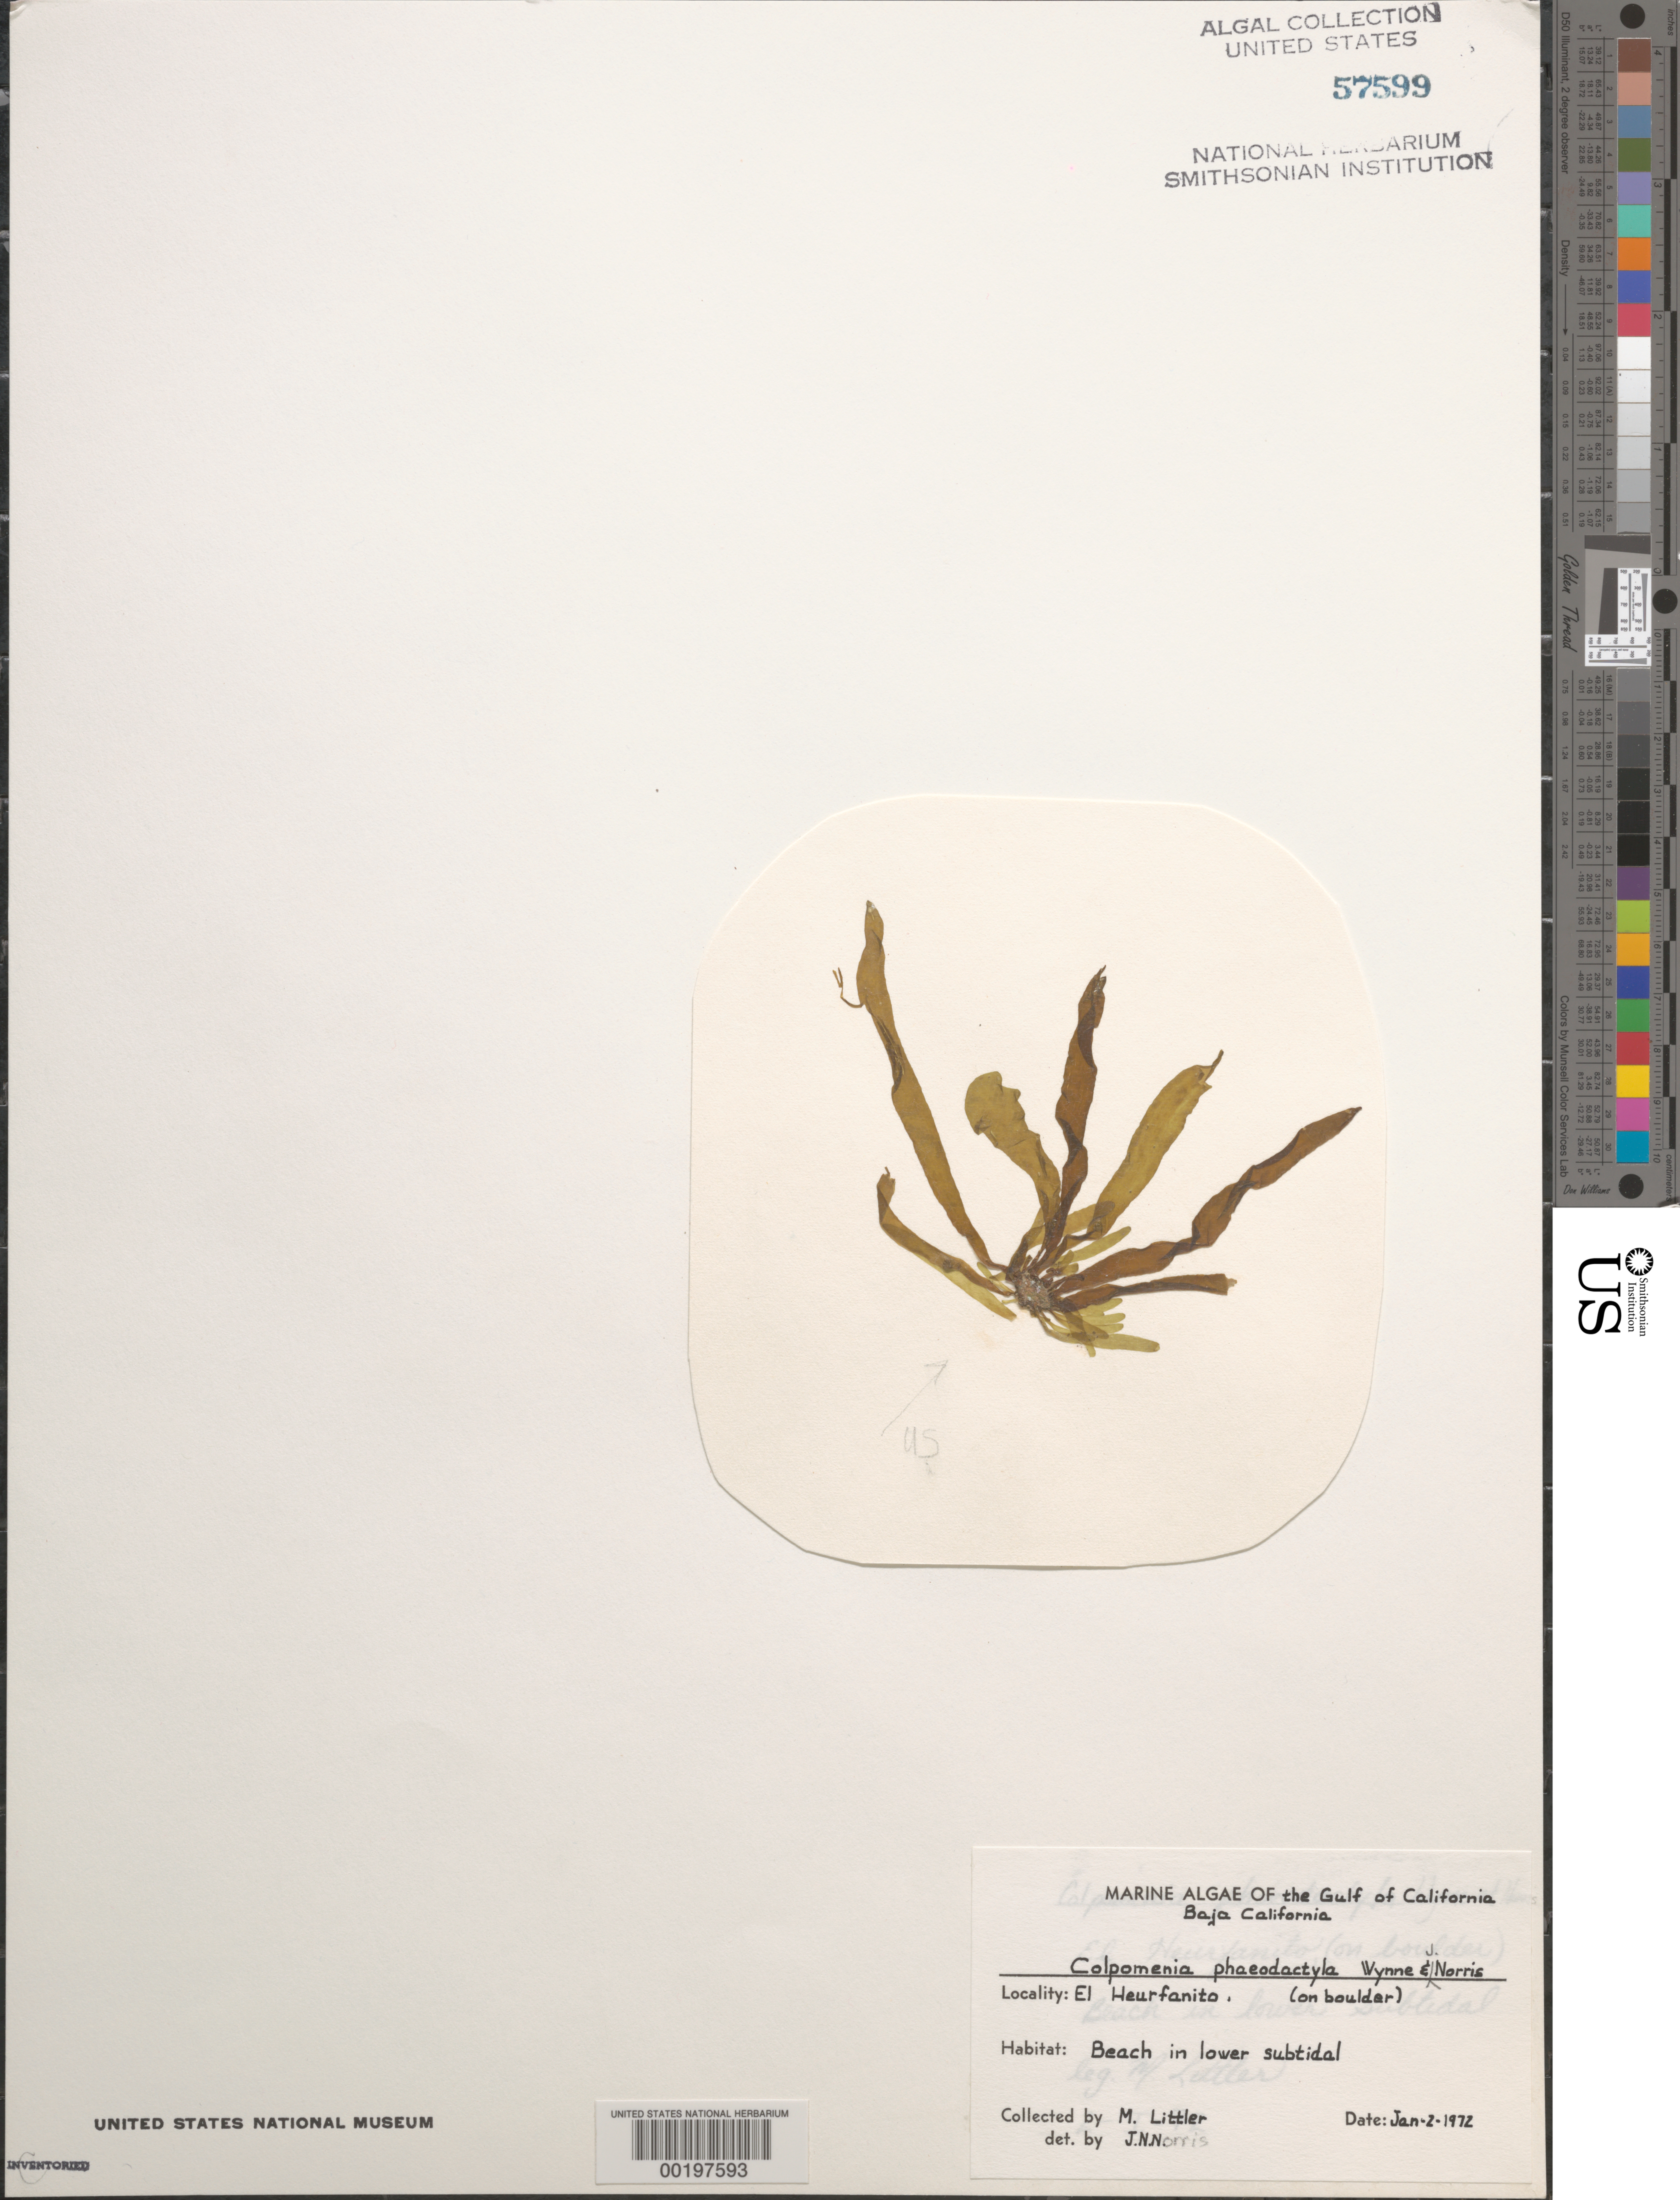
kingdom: Chromista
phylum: Ochrophyta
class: Phaeophyceae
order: Scytosiphonales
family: Scytosiphonaceae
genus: Dactylosiphon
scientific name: Dactylosiphon durvillei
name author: (Bory) Santiañez et al.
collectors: M. M. Littler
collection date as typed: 02 Jan 1972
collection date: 1972-01-02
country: Mexico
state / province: Baja California Norte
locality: El Heurfanito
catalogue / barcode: US 57599